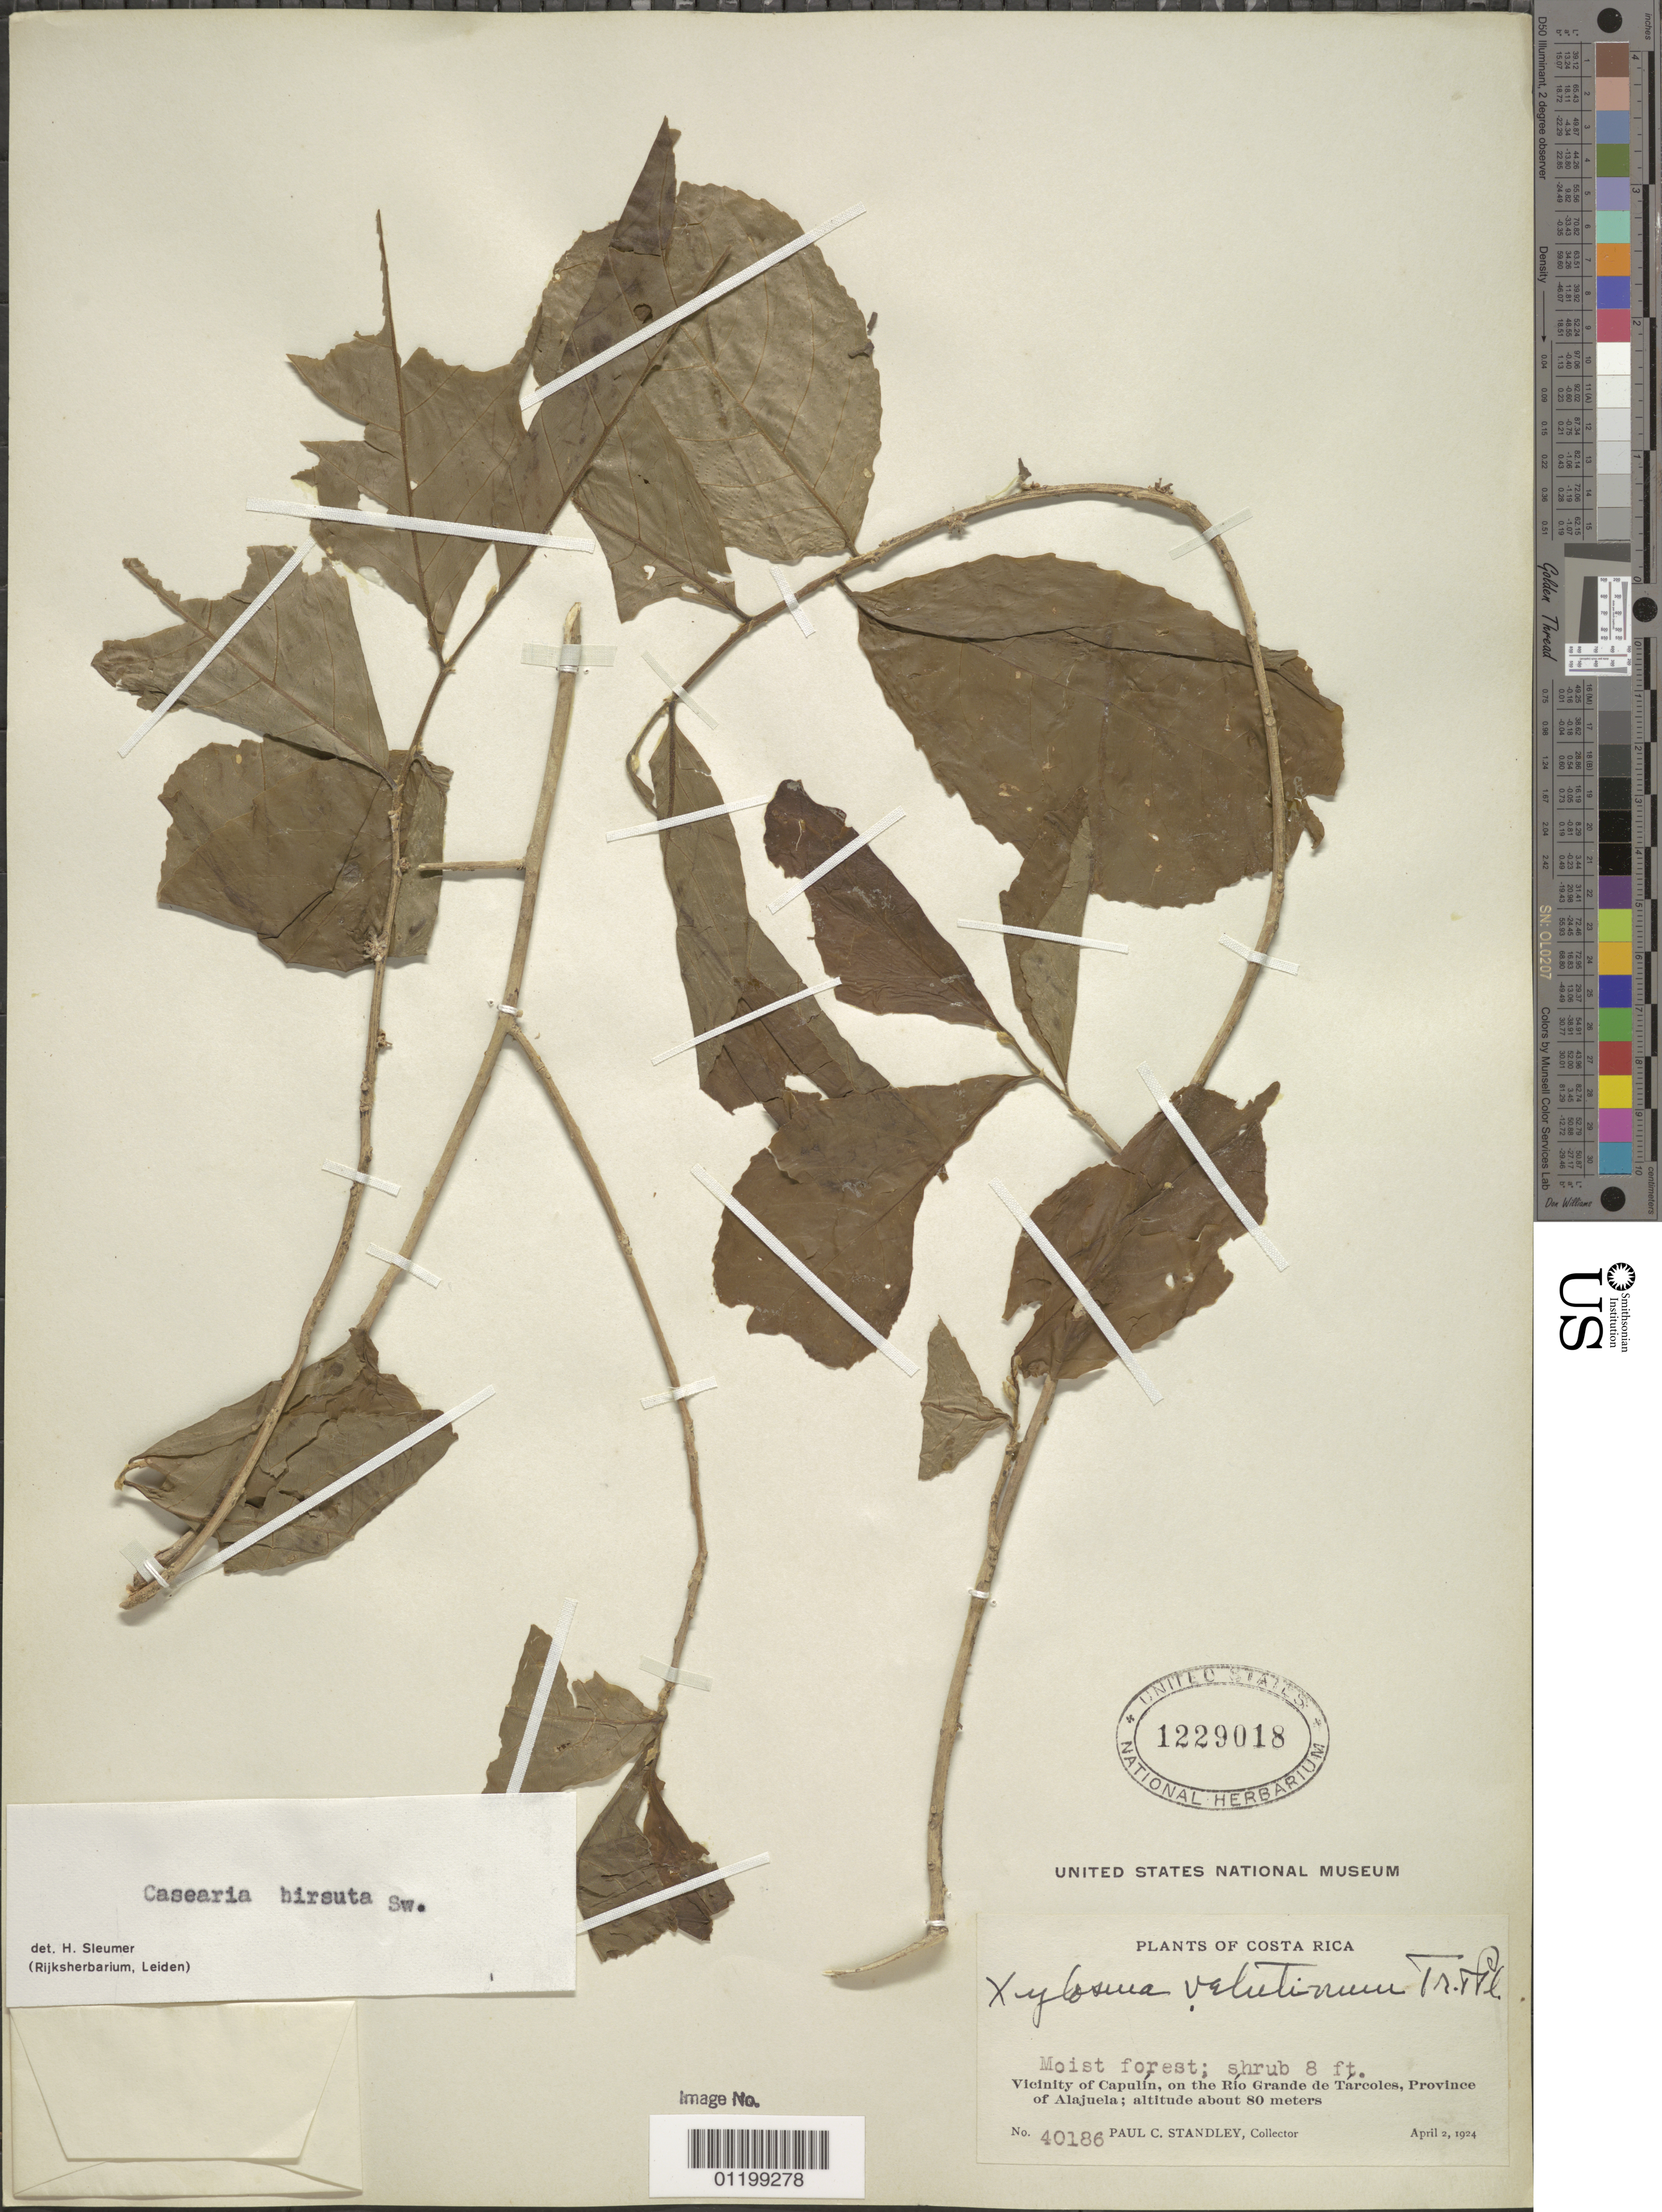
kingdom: Plantae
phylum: Tracheophyta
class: Magnoliopsida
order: Malpighiales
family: Salicaceae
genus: Casearia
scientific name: Casearia hirsuta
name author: Sw.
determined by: Sleumer, H. O.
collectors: P. C. Standley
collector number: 40186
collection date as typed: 2 Apr 1924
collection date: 1924-04-02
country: Costa Rica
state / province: Alajuela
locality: Vicinity of Capulín, on the Río Grande de Tárcoles.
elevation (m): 80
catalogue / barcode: US 1229018